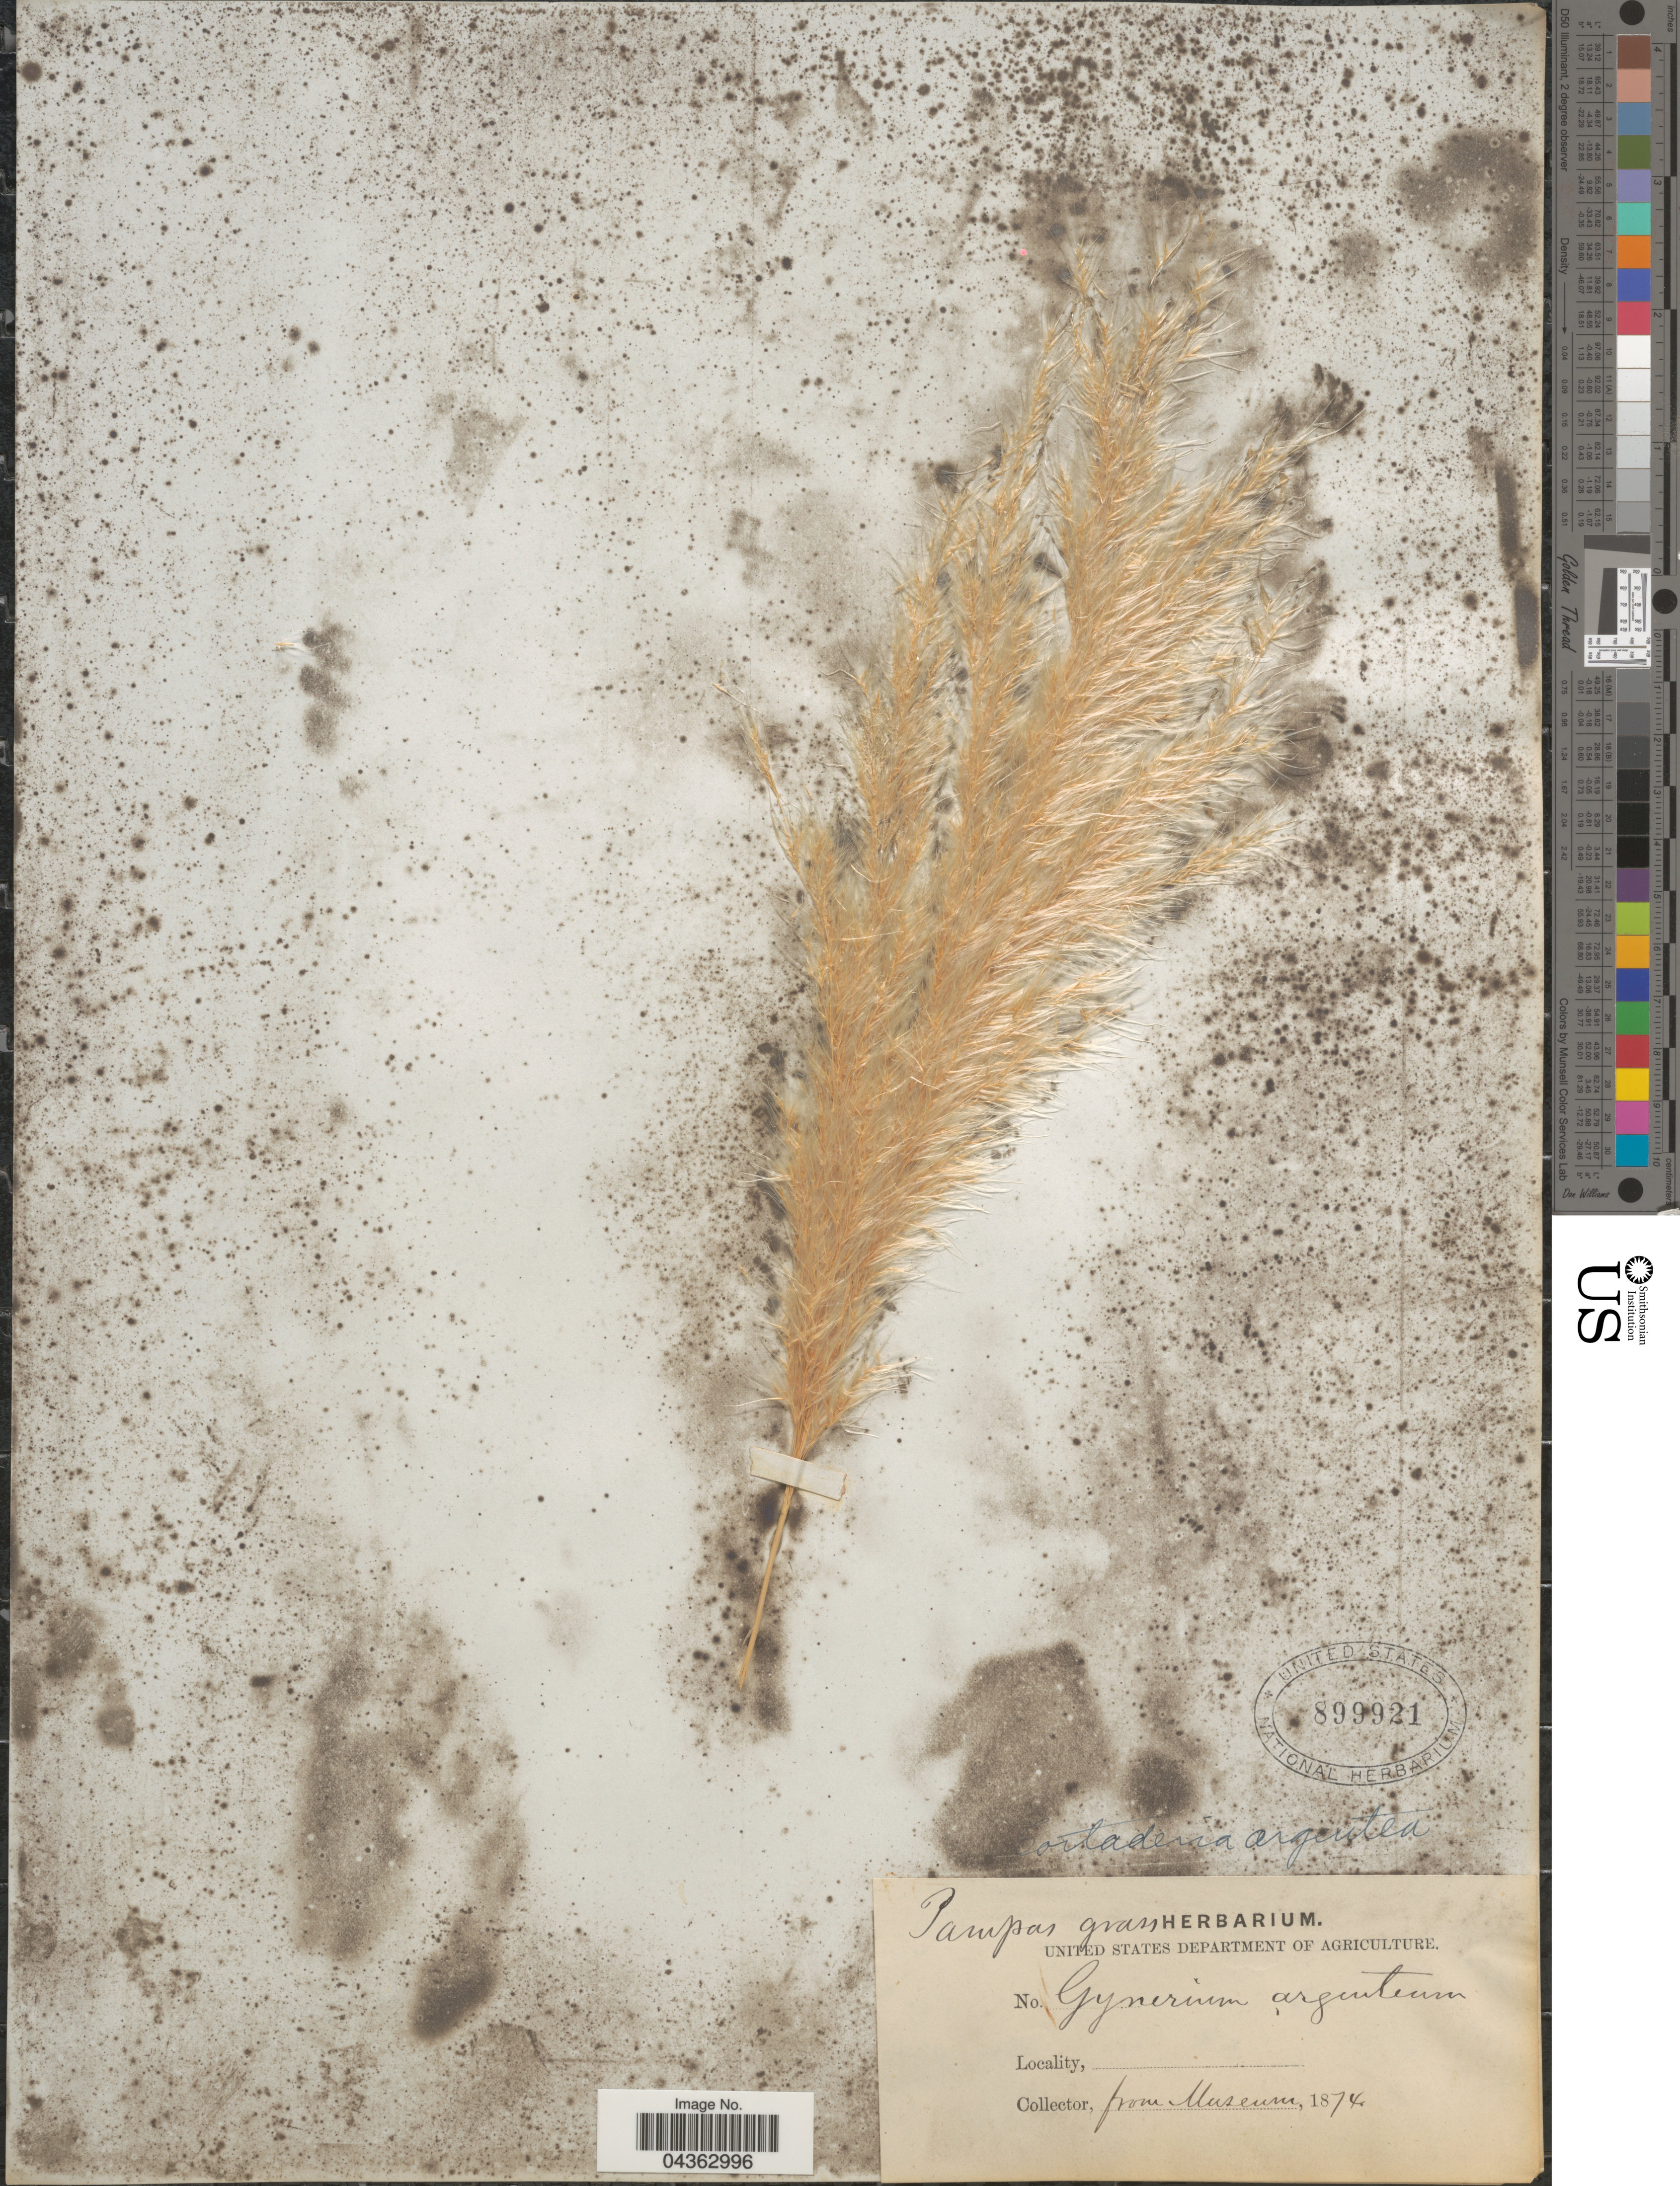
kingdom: Plantae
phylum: Tracheophyta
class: Liliopsida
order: Poales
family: Poaceae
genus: Cortaderia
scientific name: Cortaderia selloana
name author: (Schult. & Schult. f.) Asch. & Graebn.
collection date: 1874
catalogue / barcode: US 899921